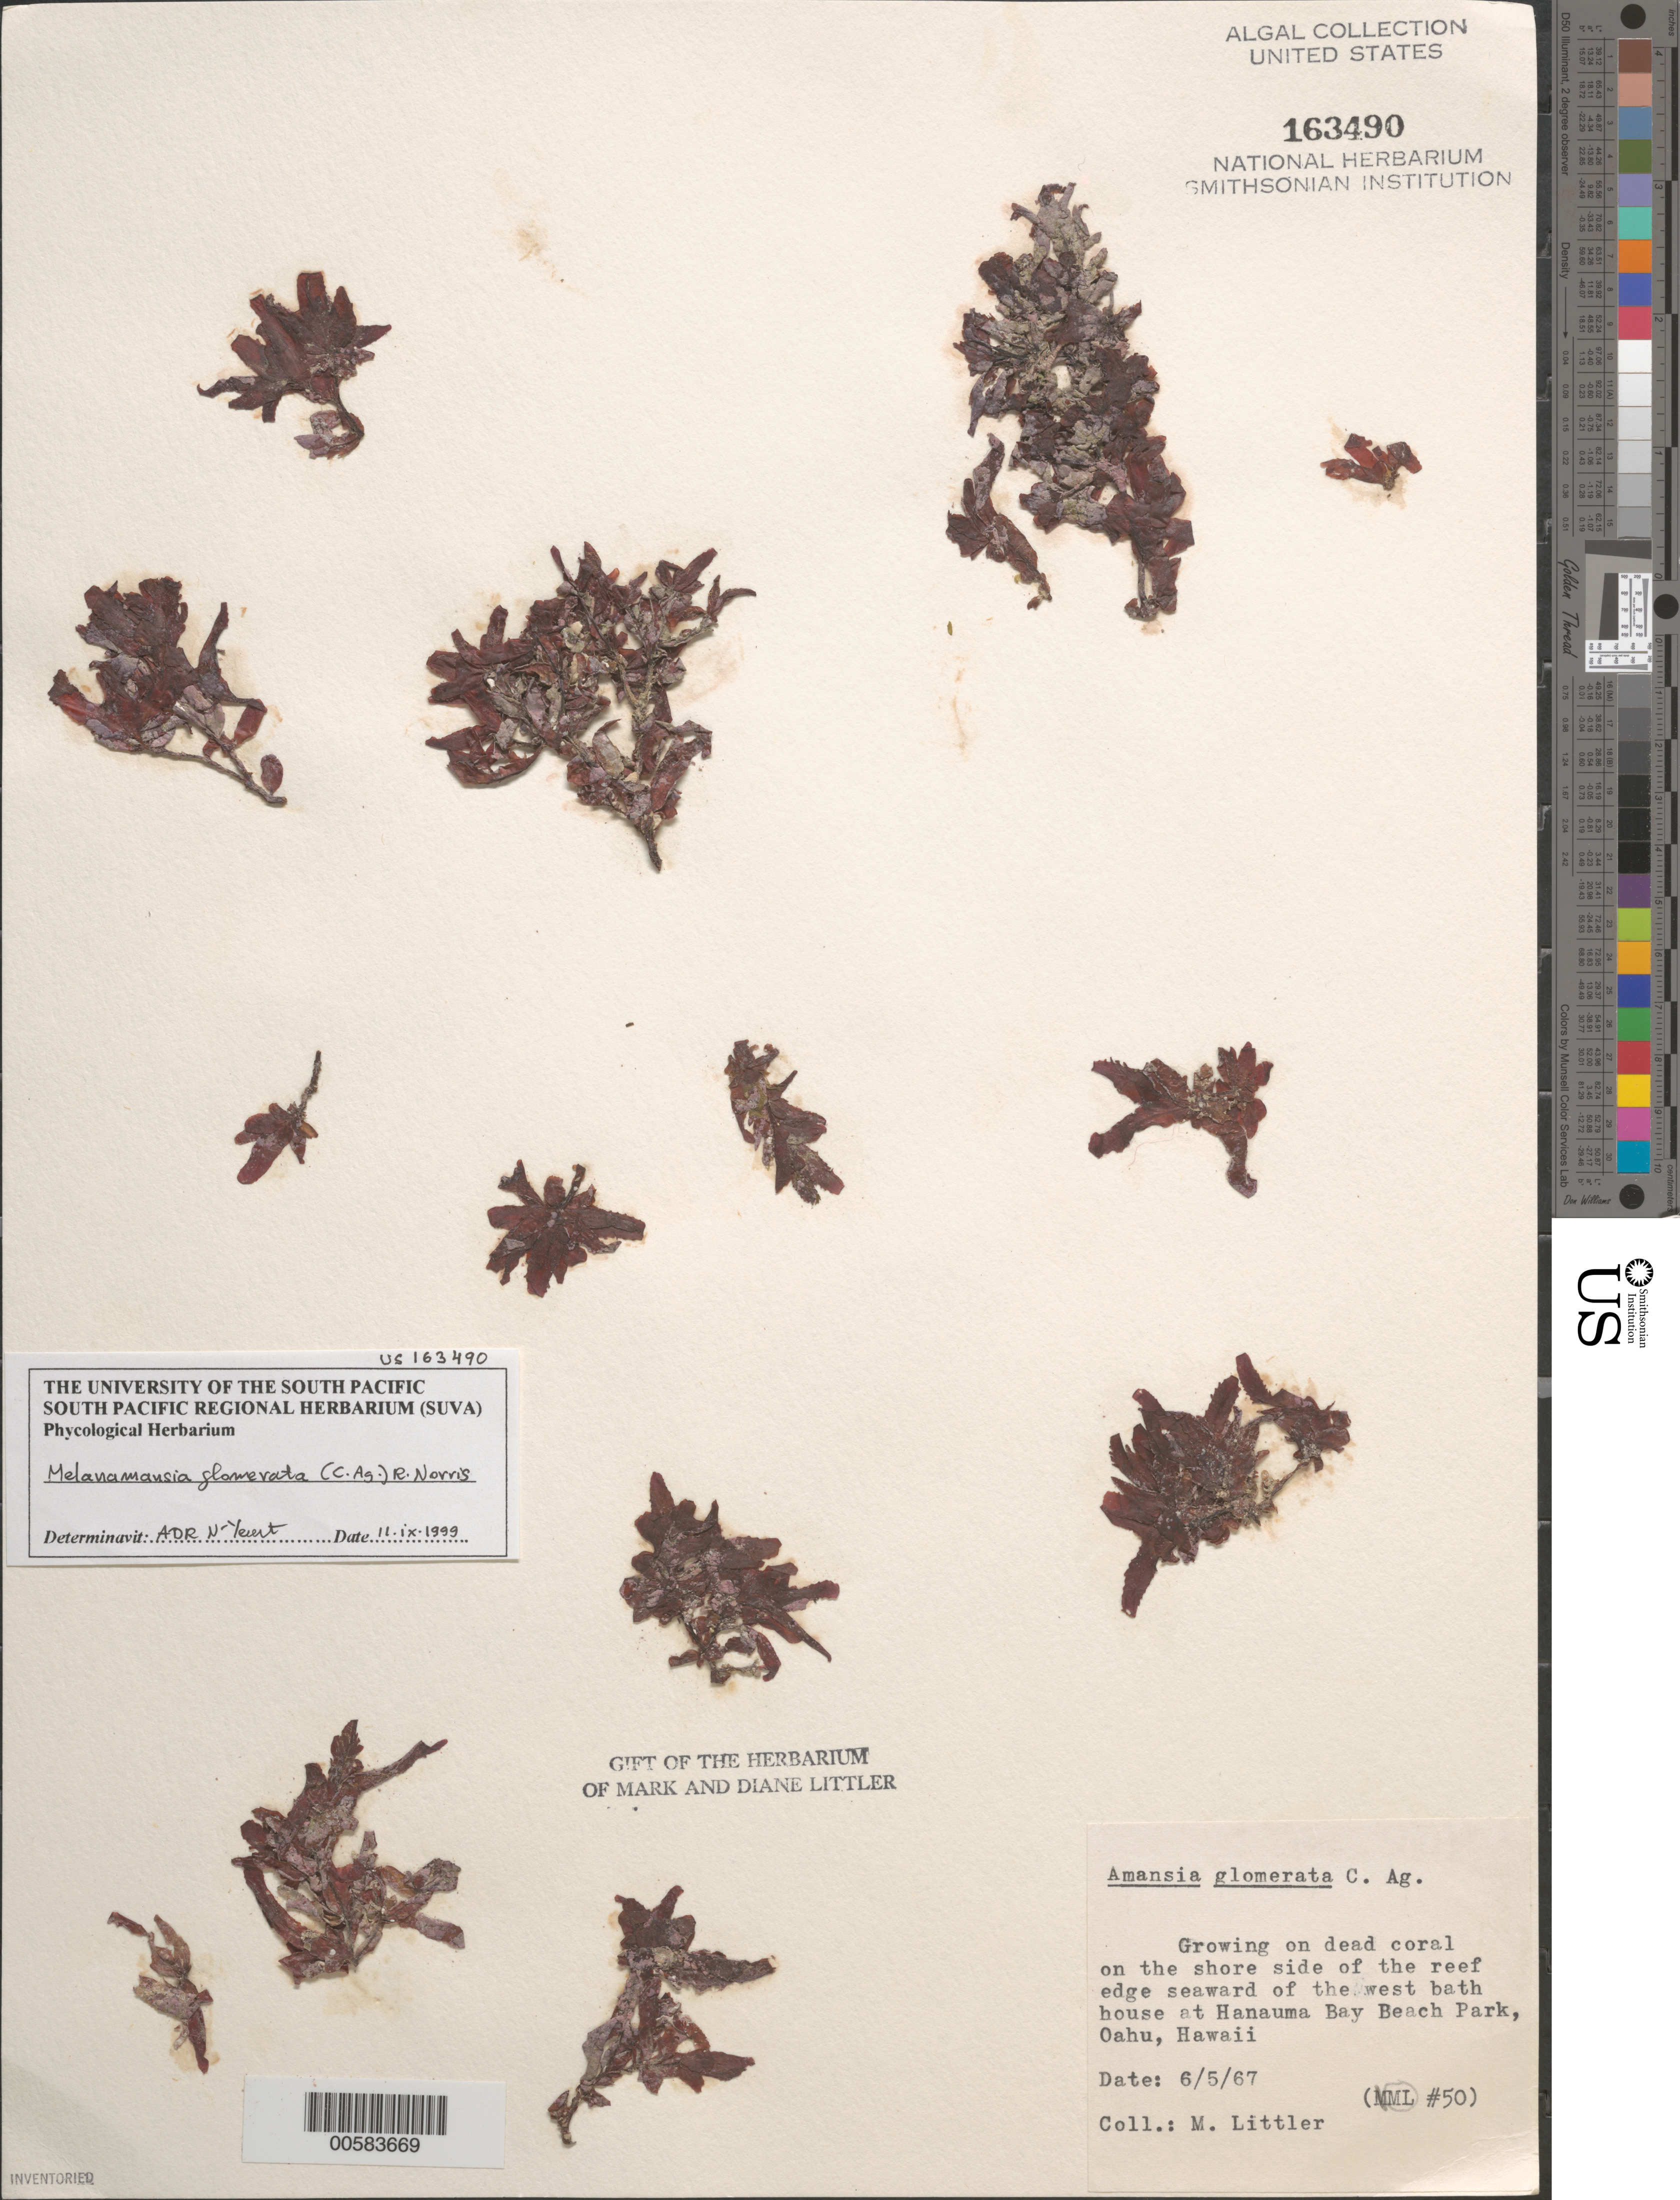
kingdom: Plantae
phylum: Rhodophyta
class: Florideophyceae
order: Ceramiales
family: Rhodomelaceae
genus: Amansia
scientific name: Amansia glomerata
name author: C. Agardh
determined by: Algae name updating Project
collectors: M. M. Littler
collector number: ML 50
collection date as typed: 05 Jun 1967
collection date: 1967-06-05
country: United States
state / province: Hawaii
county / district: Honolulu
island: Oahu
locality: Hanauma Bay Beach Park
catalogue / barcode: US 163490